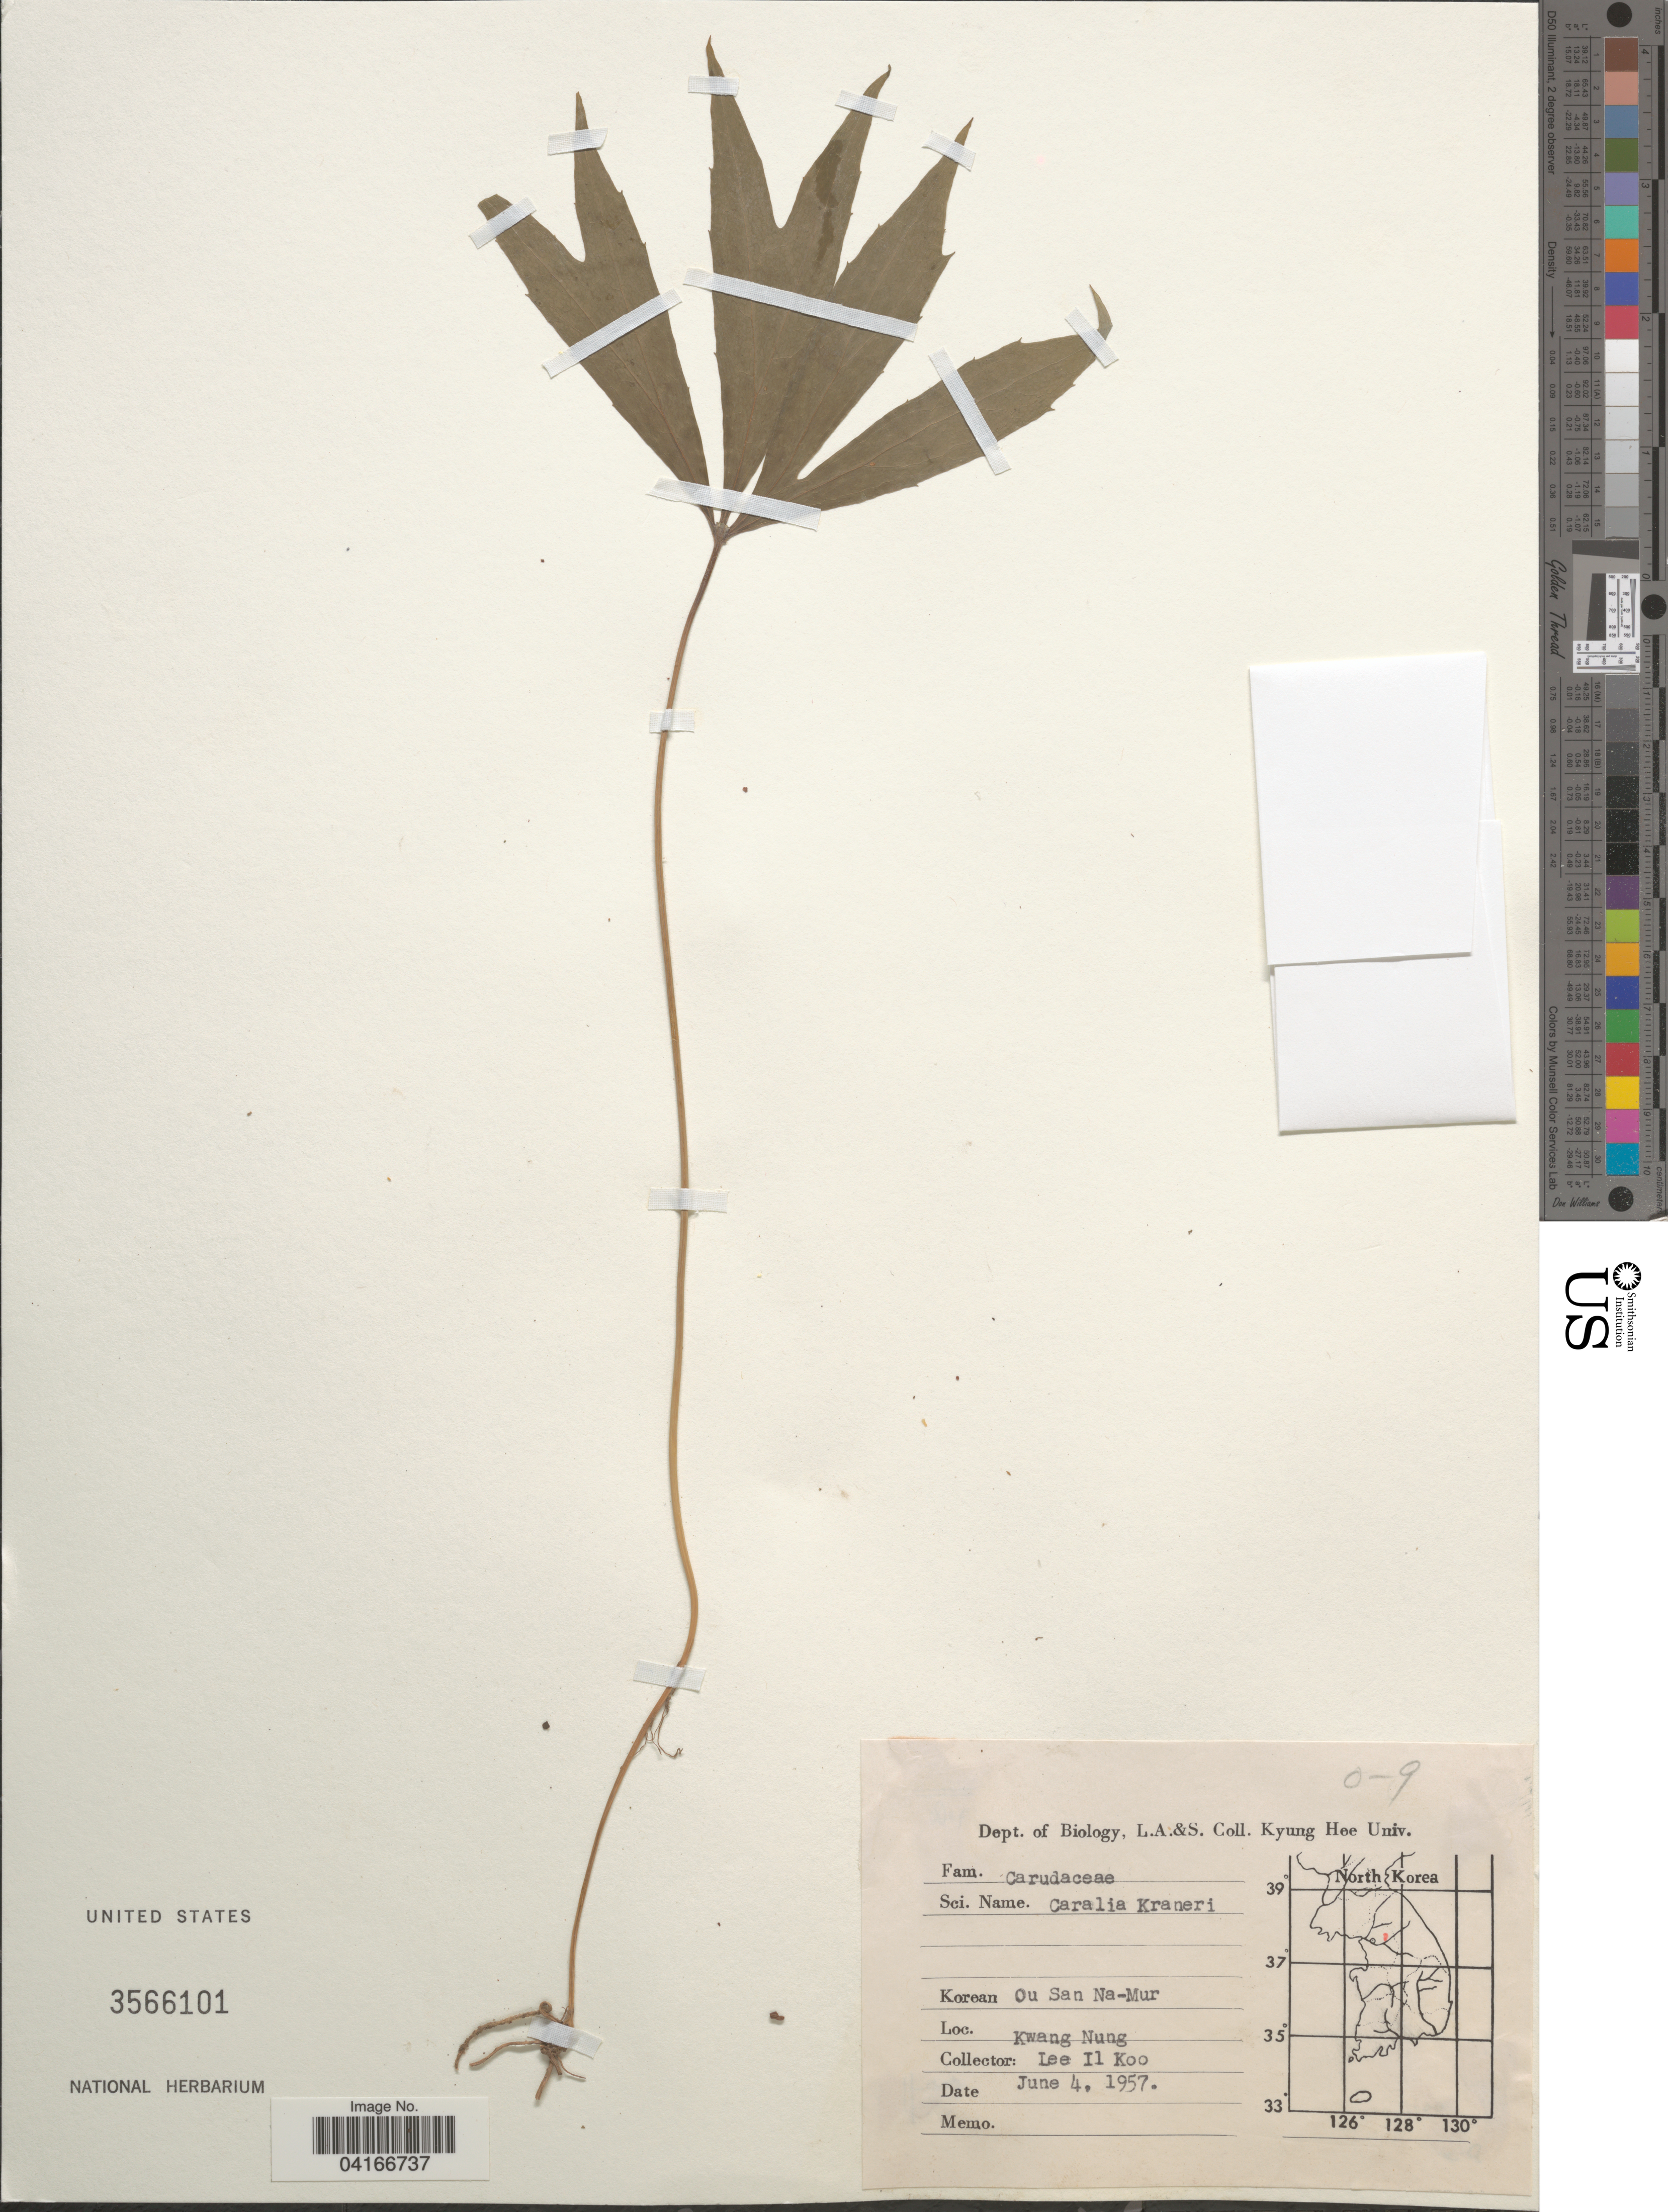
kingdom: Plantae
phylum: Tracheophyta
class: Magnoliopsida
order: Asterales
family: Asteraceae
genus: Cacalia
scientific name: Cacalia krameri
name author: (Franch. & Sav.) Matsum.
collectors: I. Lee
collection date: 1957-06-04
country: North Korea / South Korea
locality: Kwang Nung.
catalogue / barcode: US 3566101